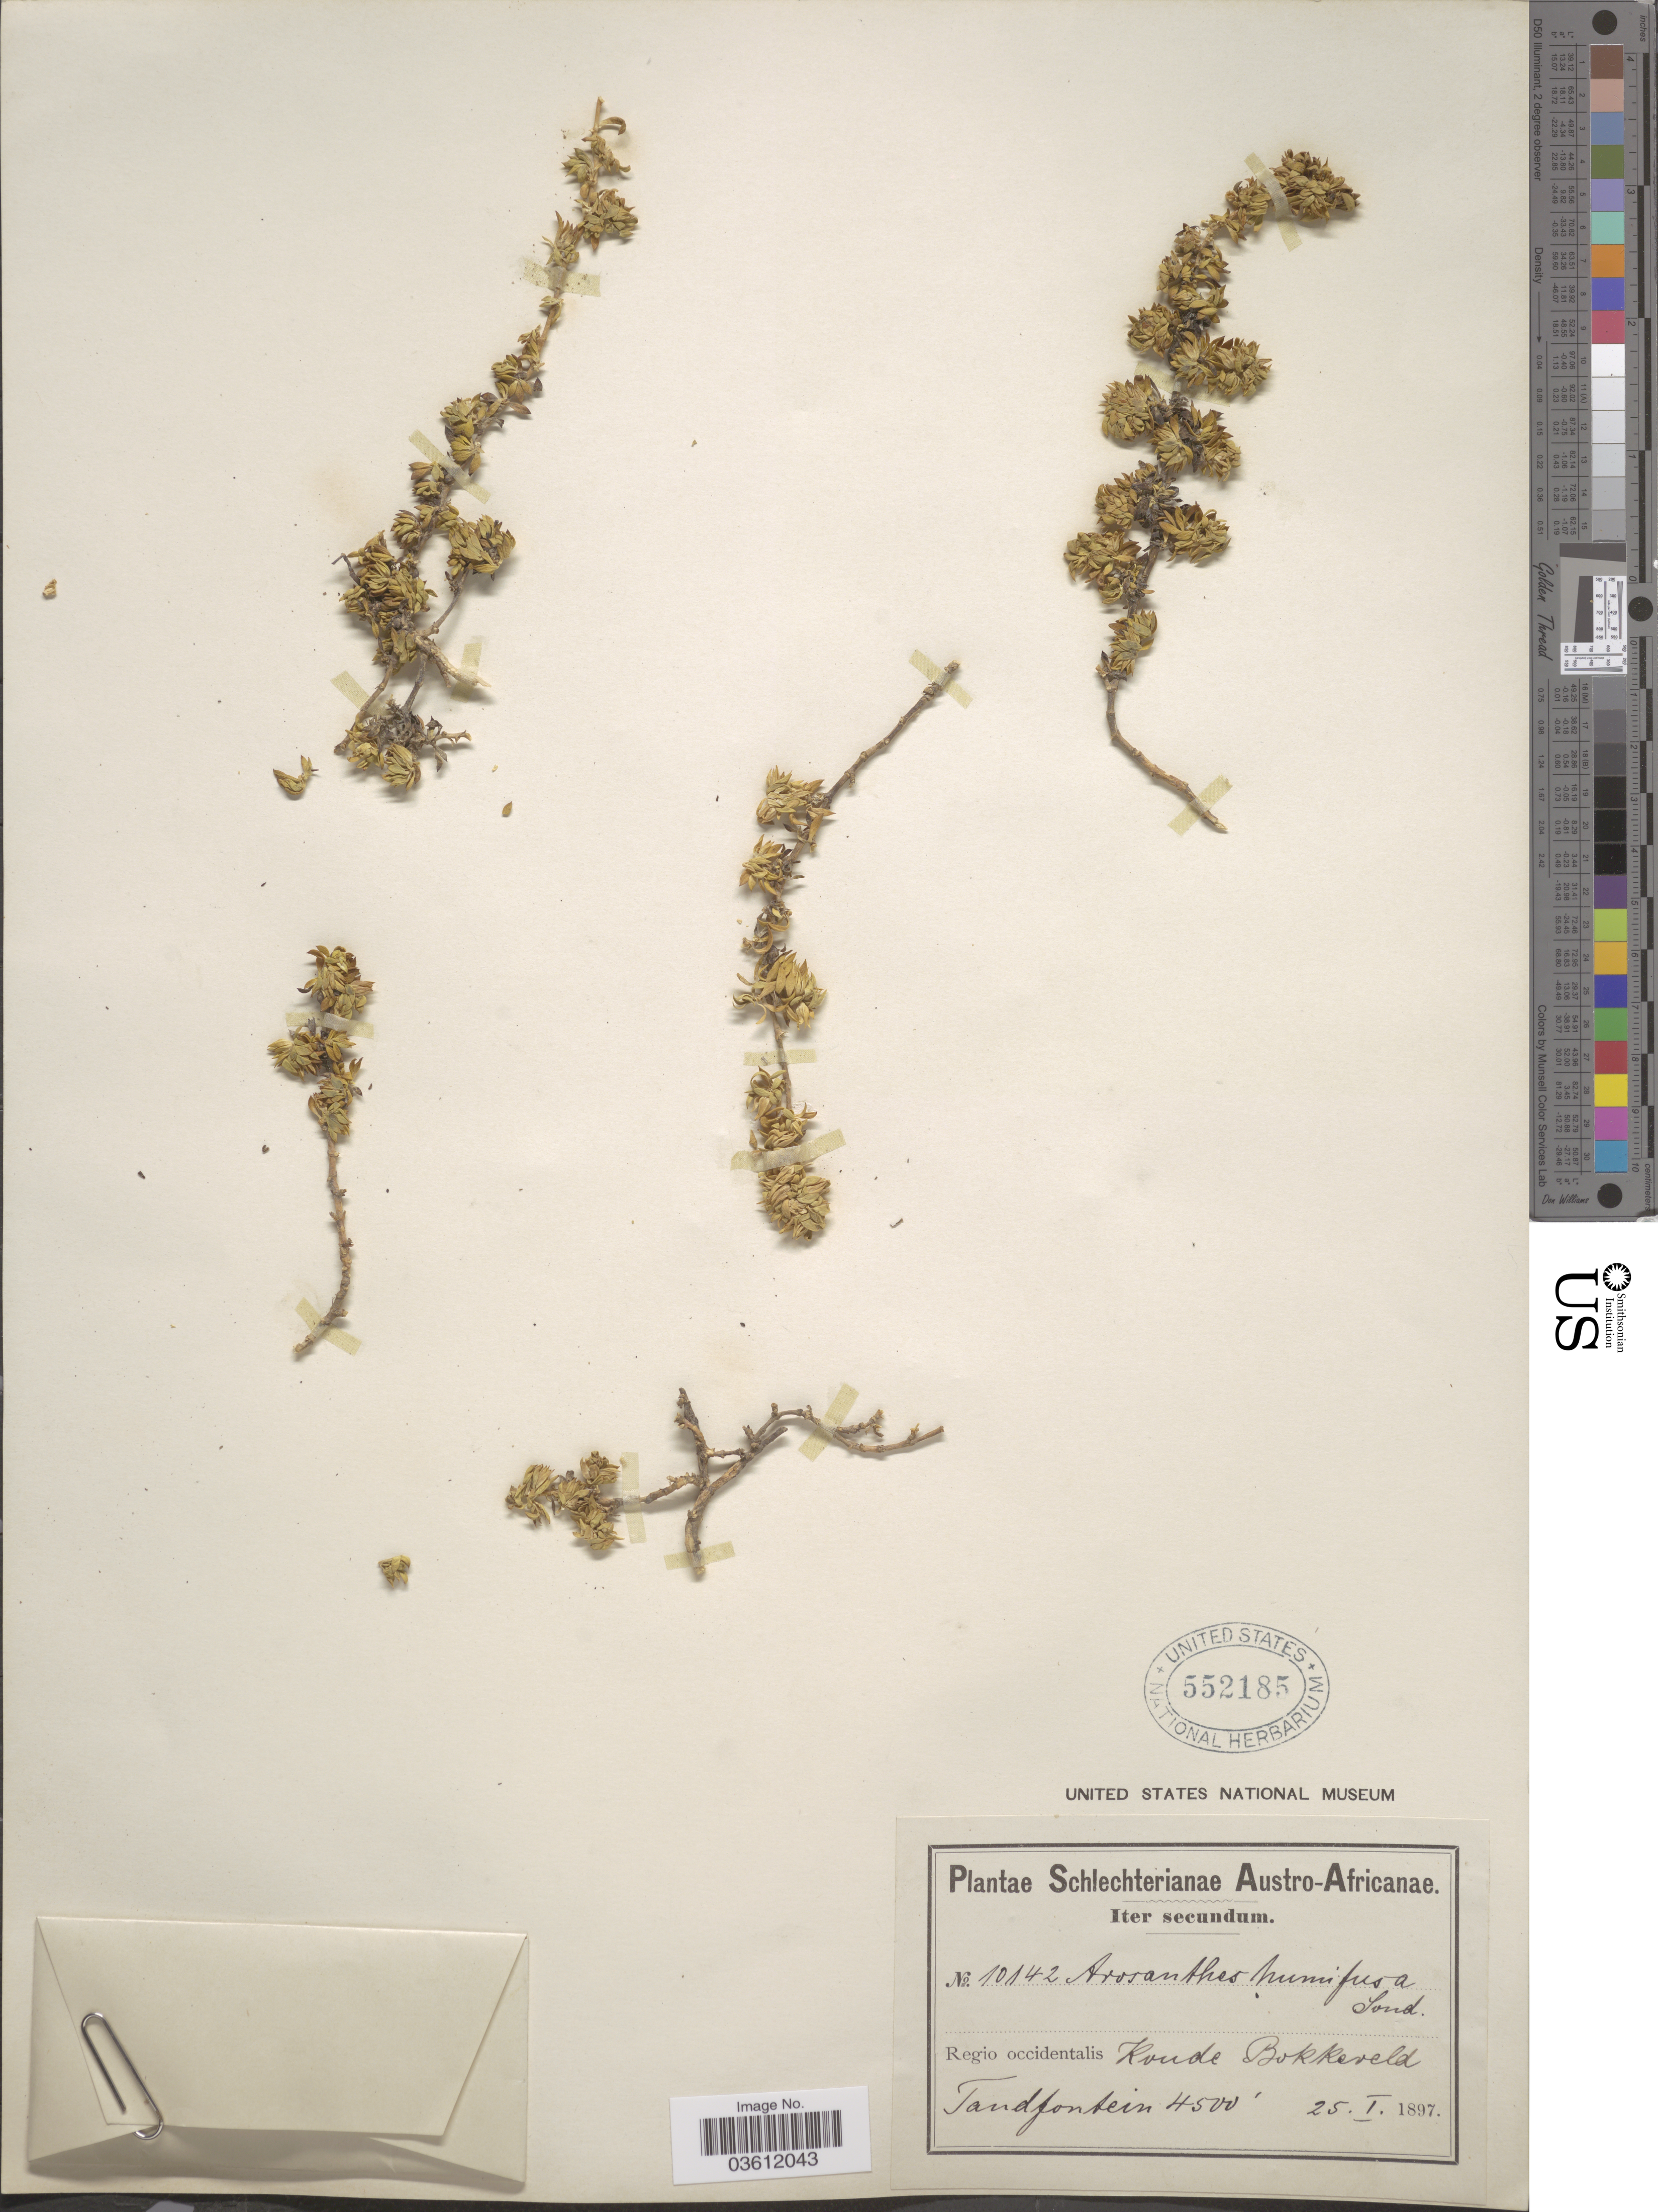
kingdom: Plantae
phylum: Tracheophyta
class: Magnoliopsida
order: Caryophyllales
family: Aizoaceae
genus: Acrosanthes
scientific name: Acrosanthes humifusa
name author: Sond.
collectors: Schlechter, --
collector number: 10142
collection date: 1897-01-25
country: South Africa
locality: Austro-Africanae. Regio occidentalis. Koude Bokkeveld. Tandfontein.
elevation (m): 1372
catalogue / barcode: US 552185